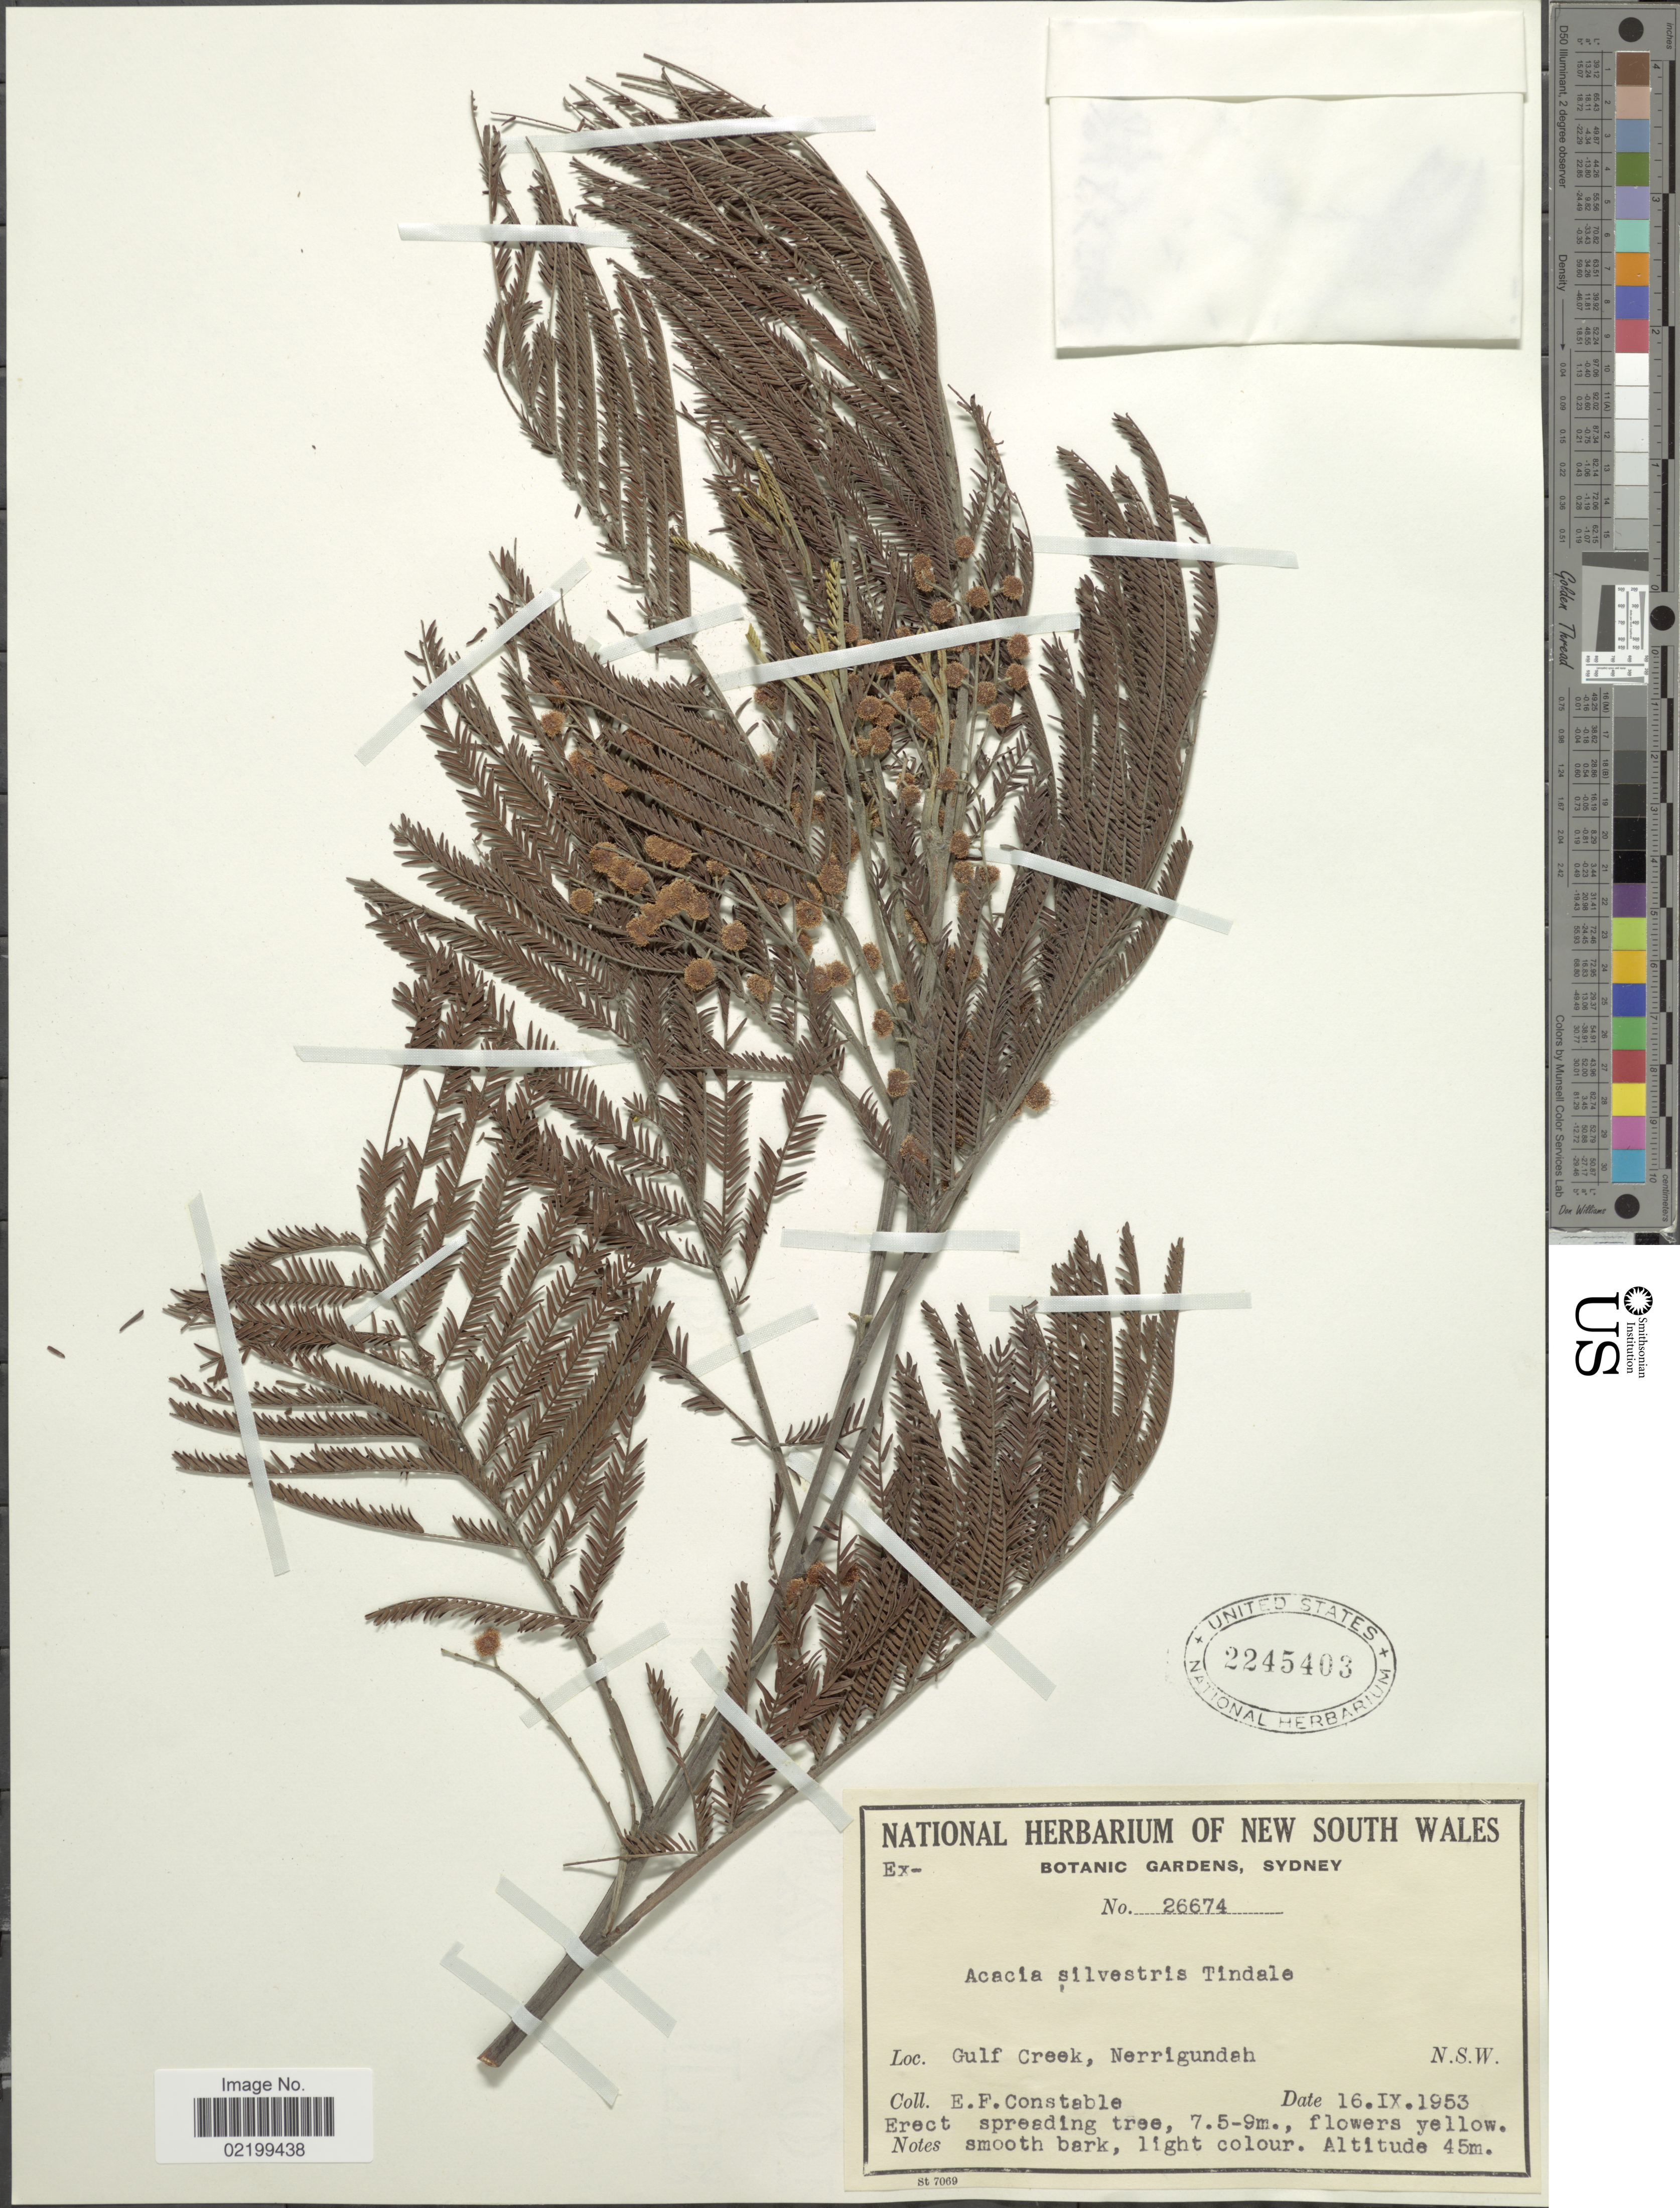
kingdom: Plantae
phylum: Tracheophyta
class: Magnoliopsida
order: Fabales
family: Fabaceae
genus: Acacia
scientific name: Acacia silvestris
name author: Tindale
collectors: E. F. Constable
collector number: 26674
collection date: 1953-09-16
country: Australia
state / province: New South Wales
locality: Gulf Creek, Nerrigundah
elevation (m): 45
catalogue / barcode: US 2245403